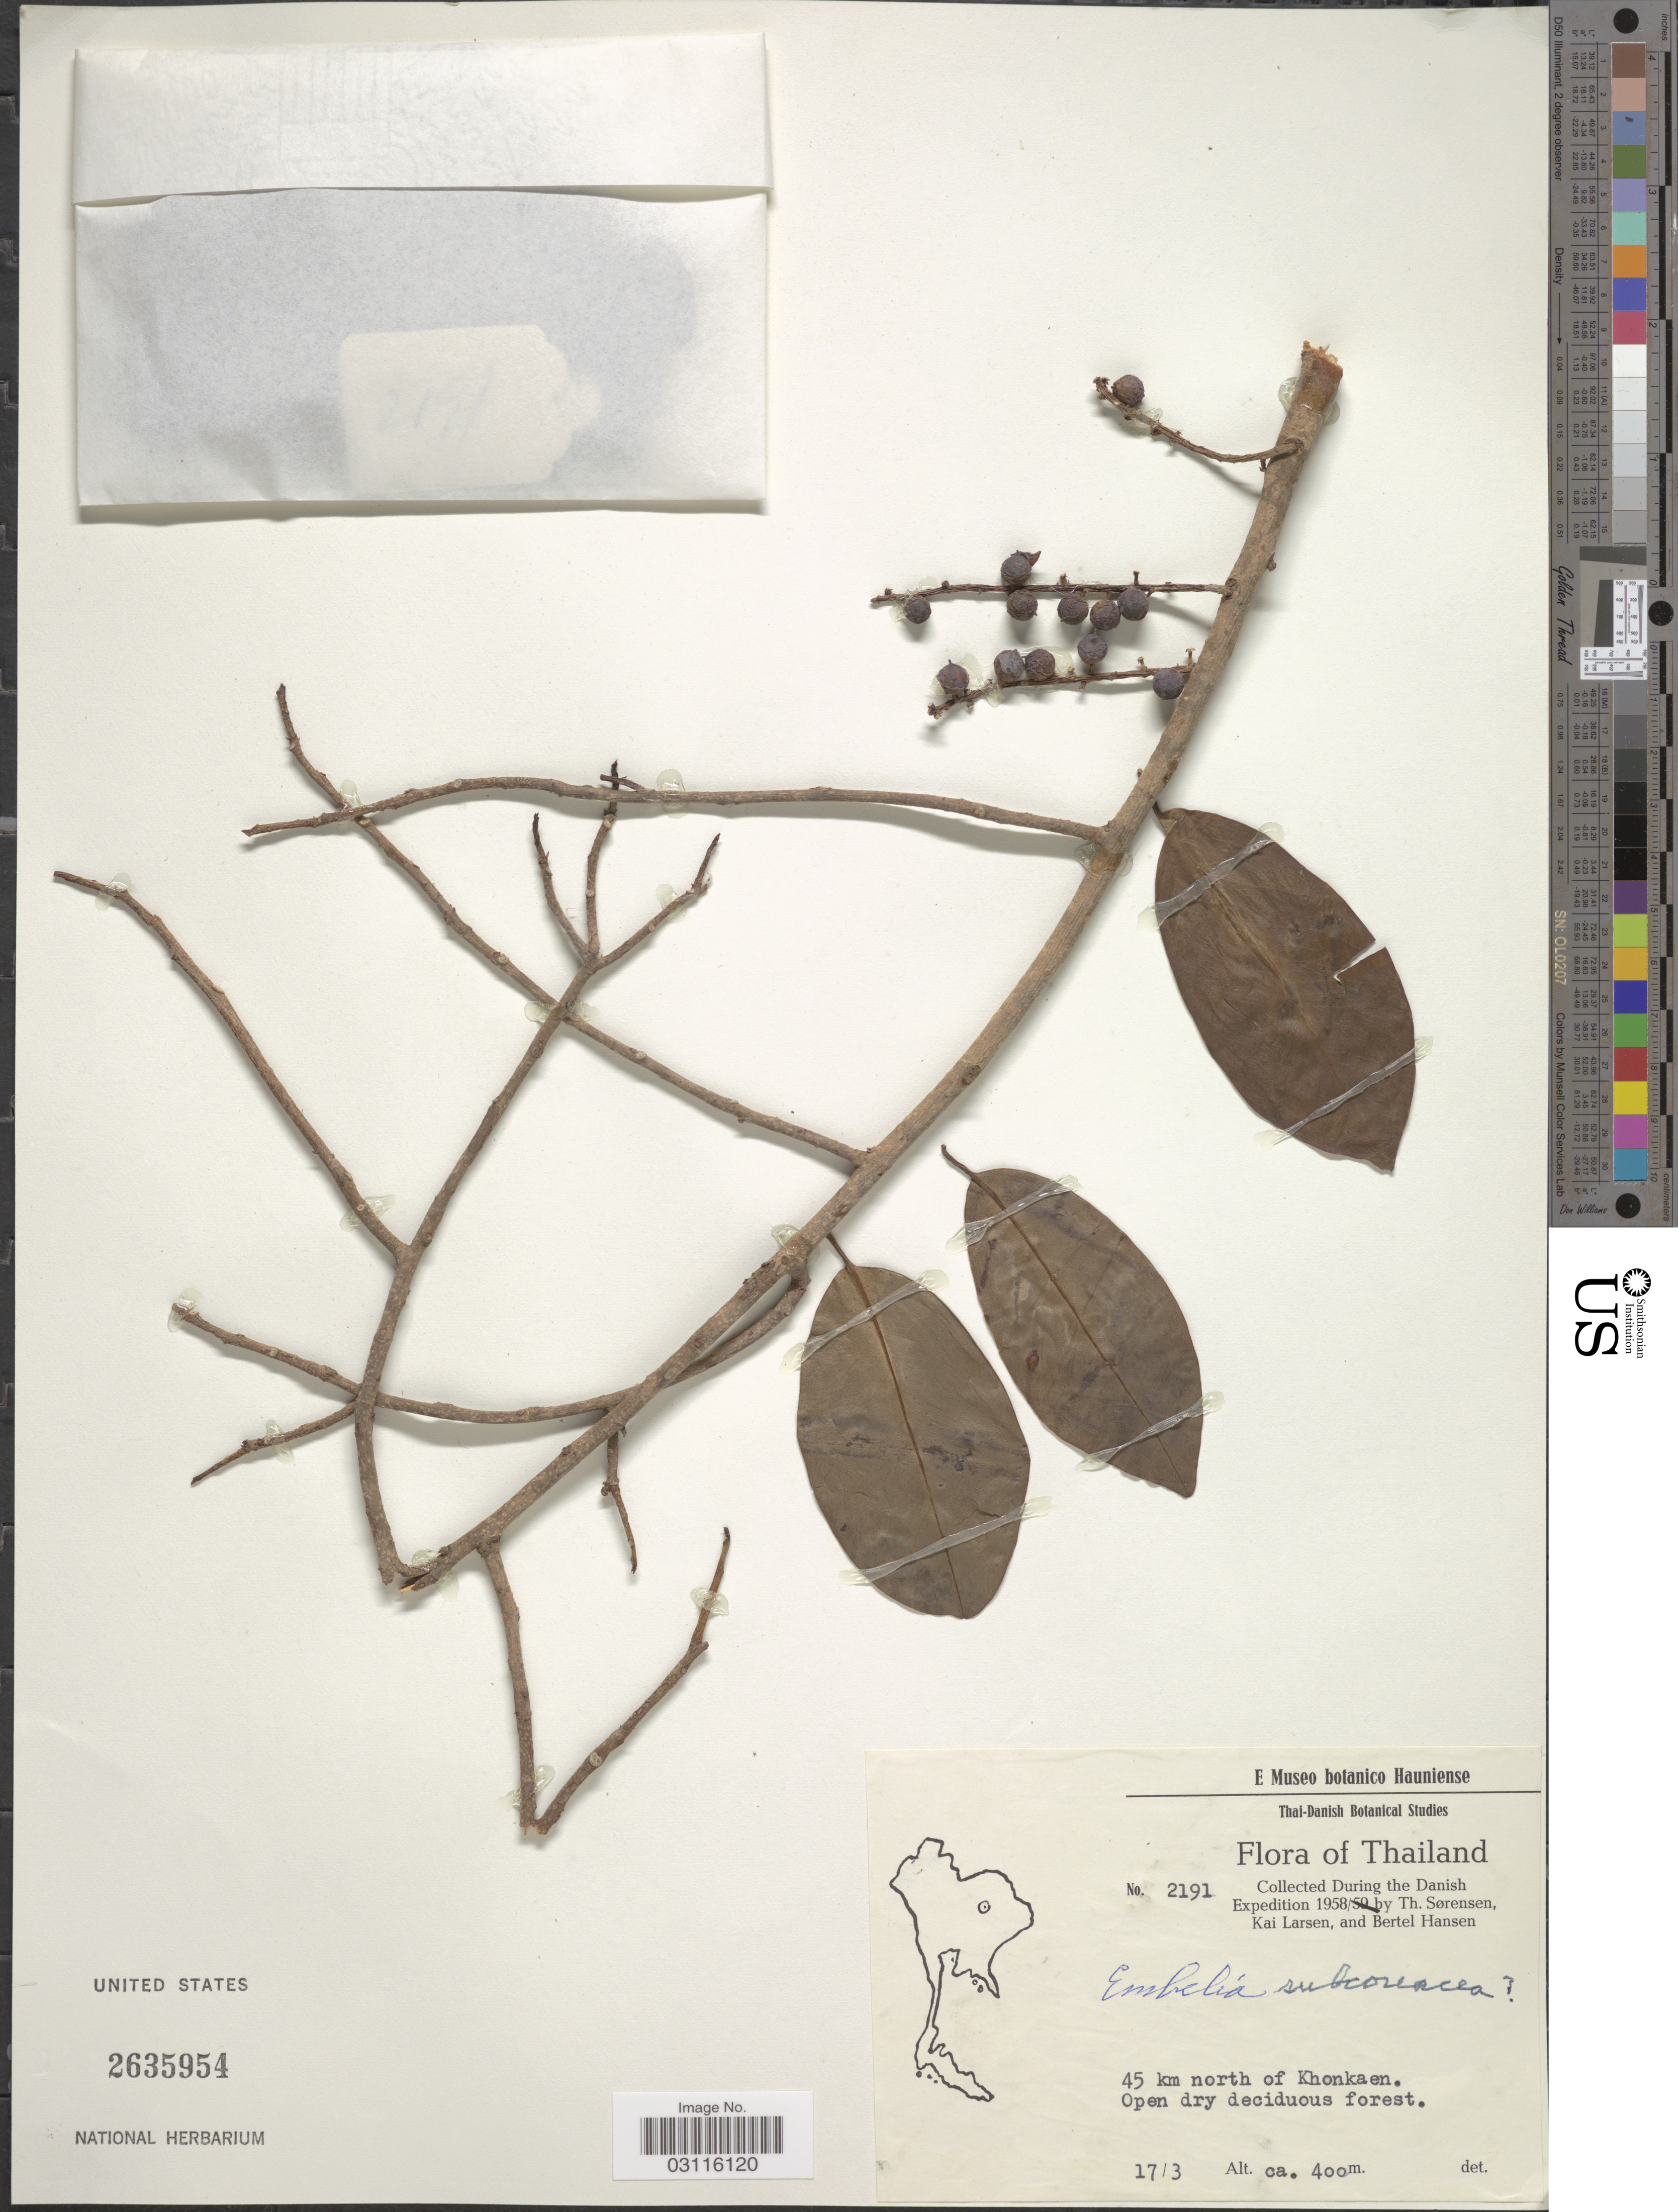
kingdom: Plantae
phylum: Tracheophyta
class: Magnoliopsida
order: Ericales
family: Primulaceae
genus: Embelia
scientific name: Embelia subcoriacea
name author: (C.B. Clarke) Mez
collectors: T. Sorensen, K. Larsen & B. Hansen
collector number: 2191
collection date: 1958-03-17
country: Thailand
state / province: Khon Kaen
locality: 45 km north of Khonkaen.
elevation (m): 400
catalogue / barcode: US 2635954